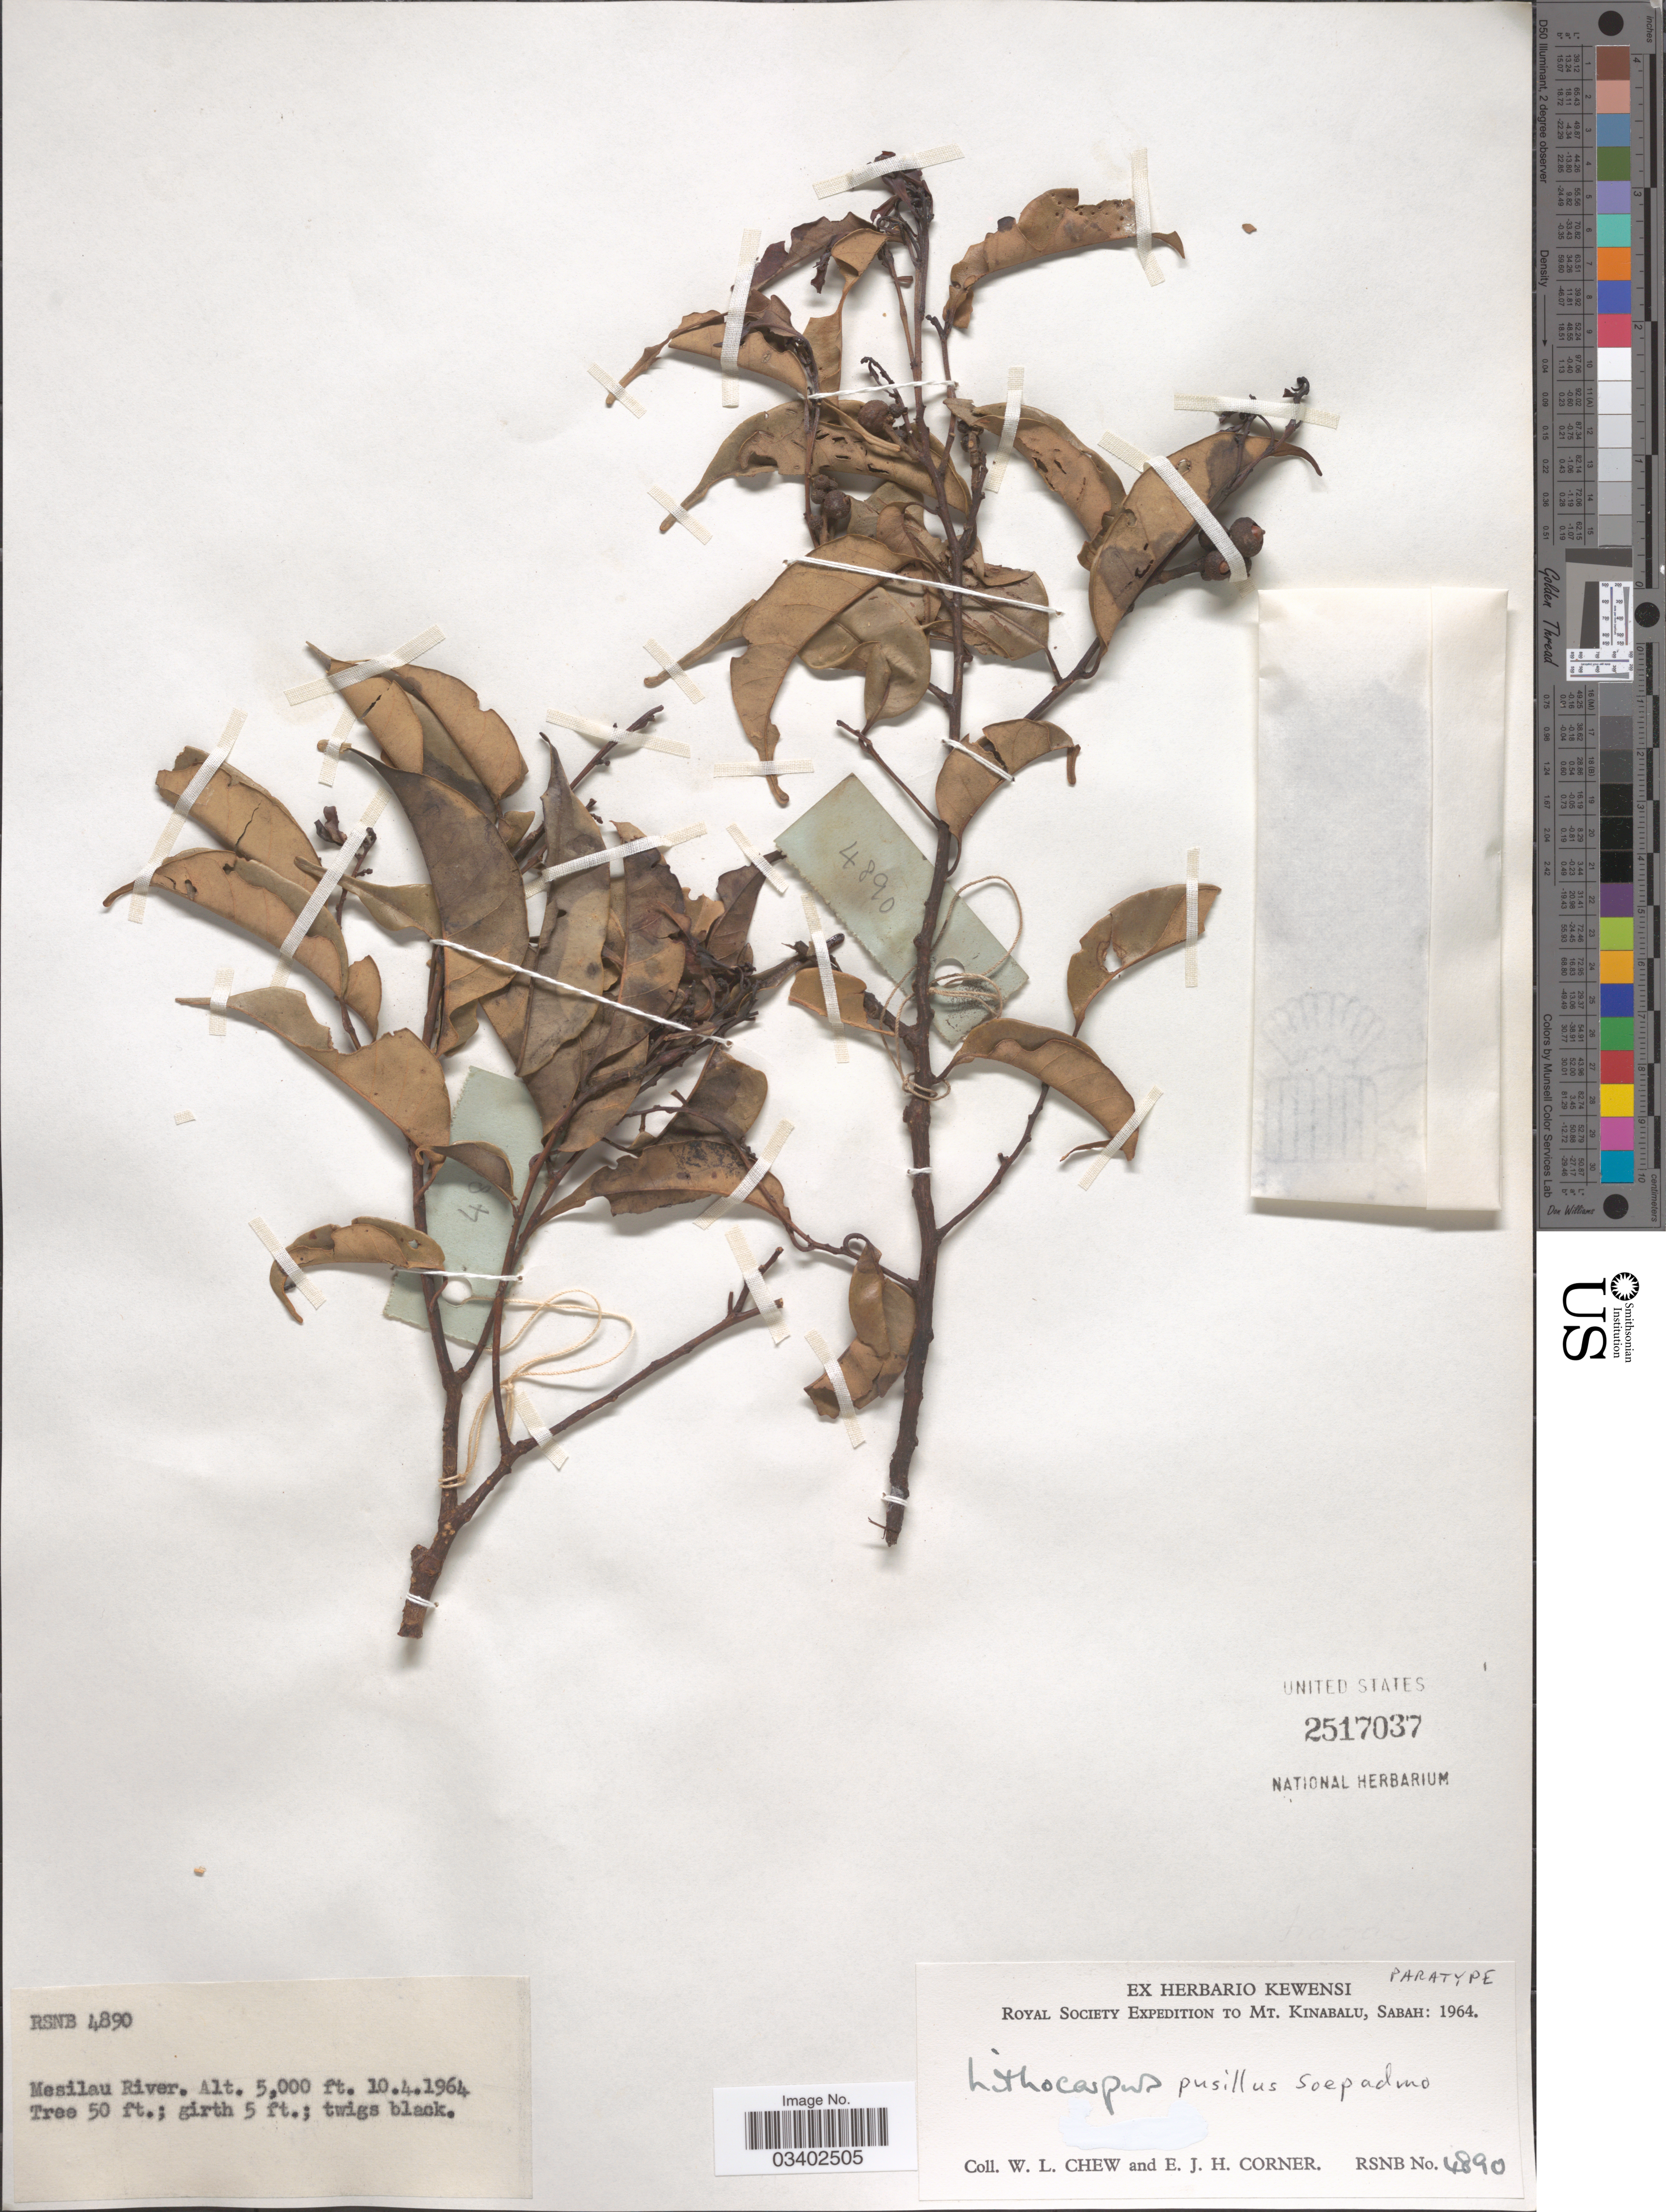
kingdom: Plantae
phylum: Tracheophyta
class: Magnoliopsida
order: Fagales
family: Fagaceae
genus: Lithocarpus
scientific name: Lithocarpus pusillus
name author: Soepadmo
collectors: W. Chew & E. Corner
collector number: RSNB4890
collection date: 1964-04-10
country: Malaysia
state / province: Sabah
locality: Mesilau River. Mt. Kinabalu.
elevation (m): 1524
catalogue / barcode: US 2517037